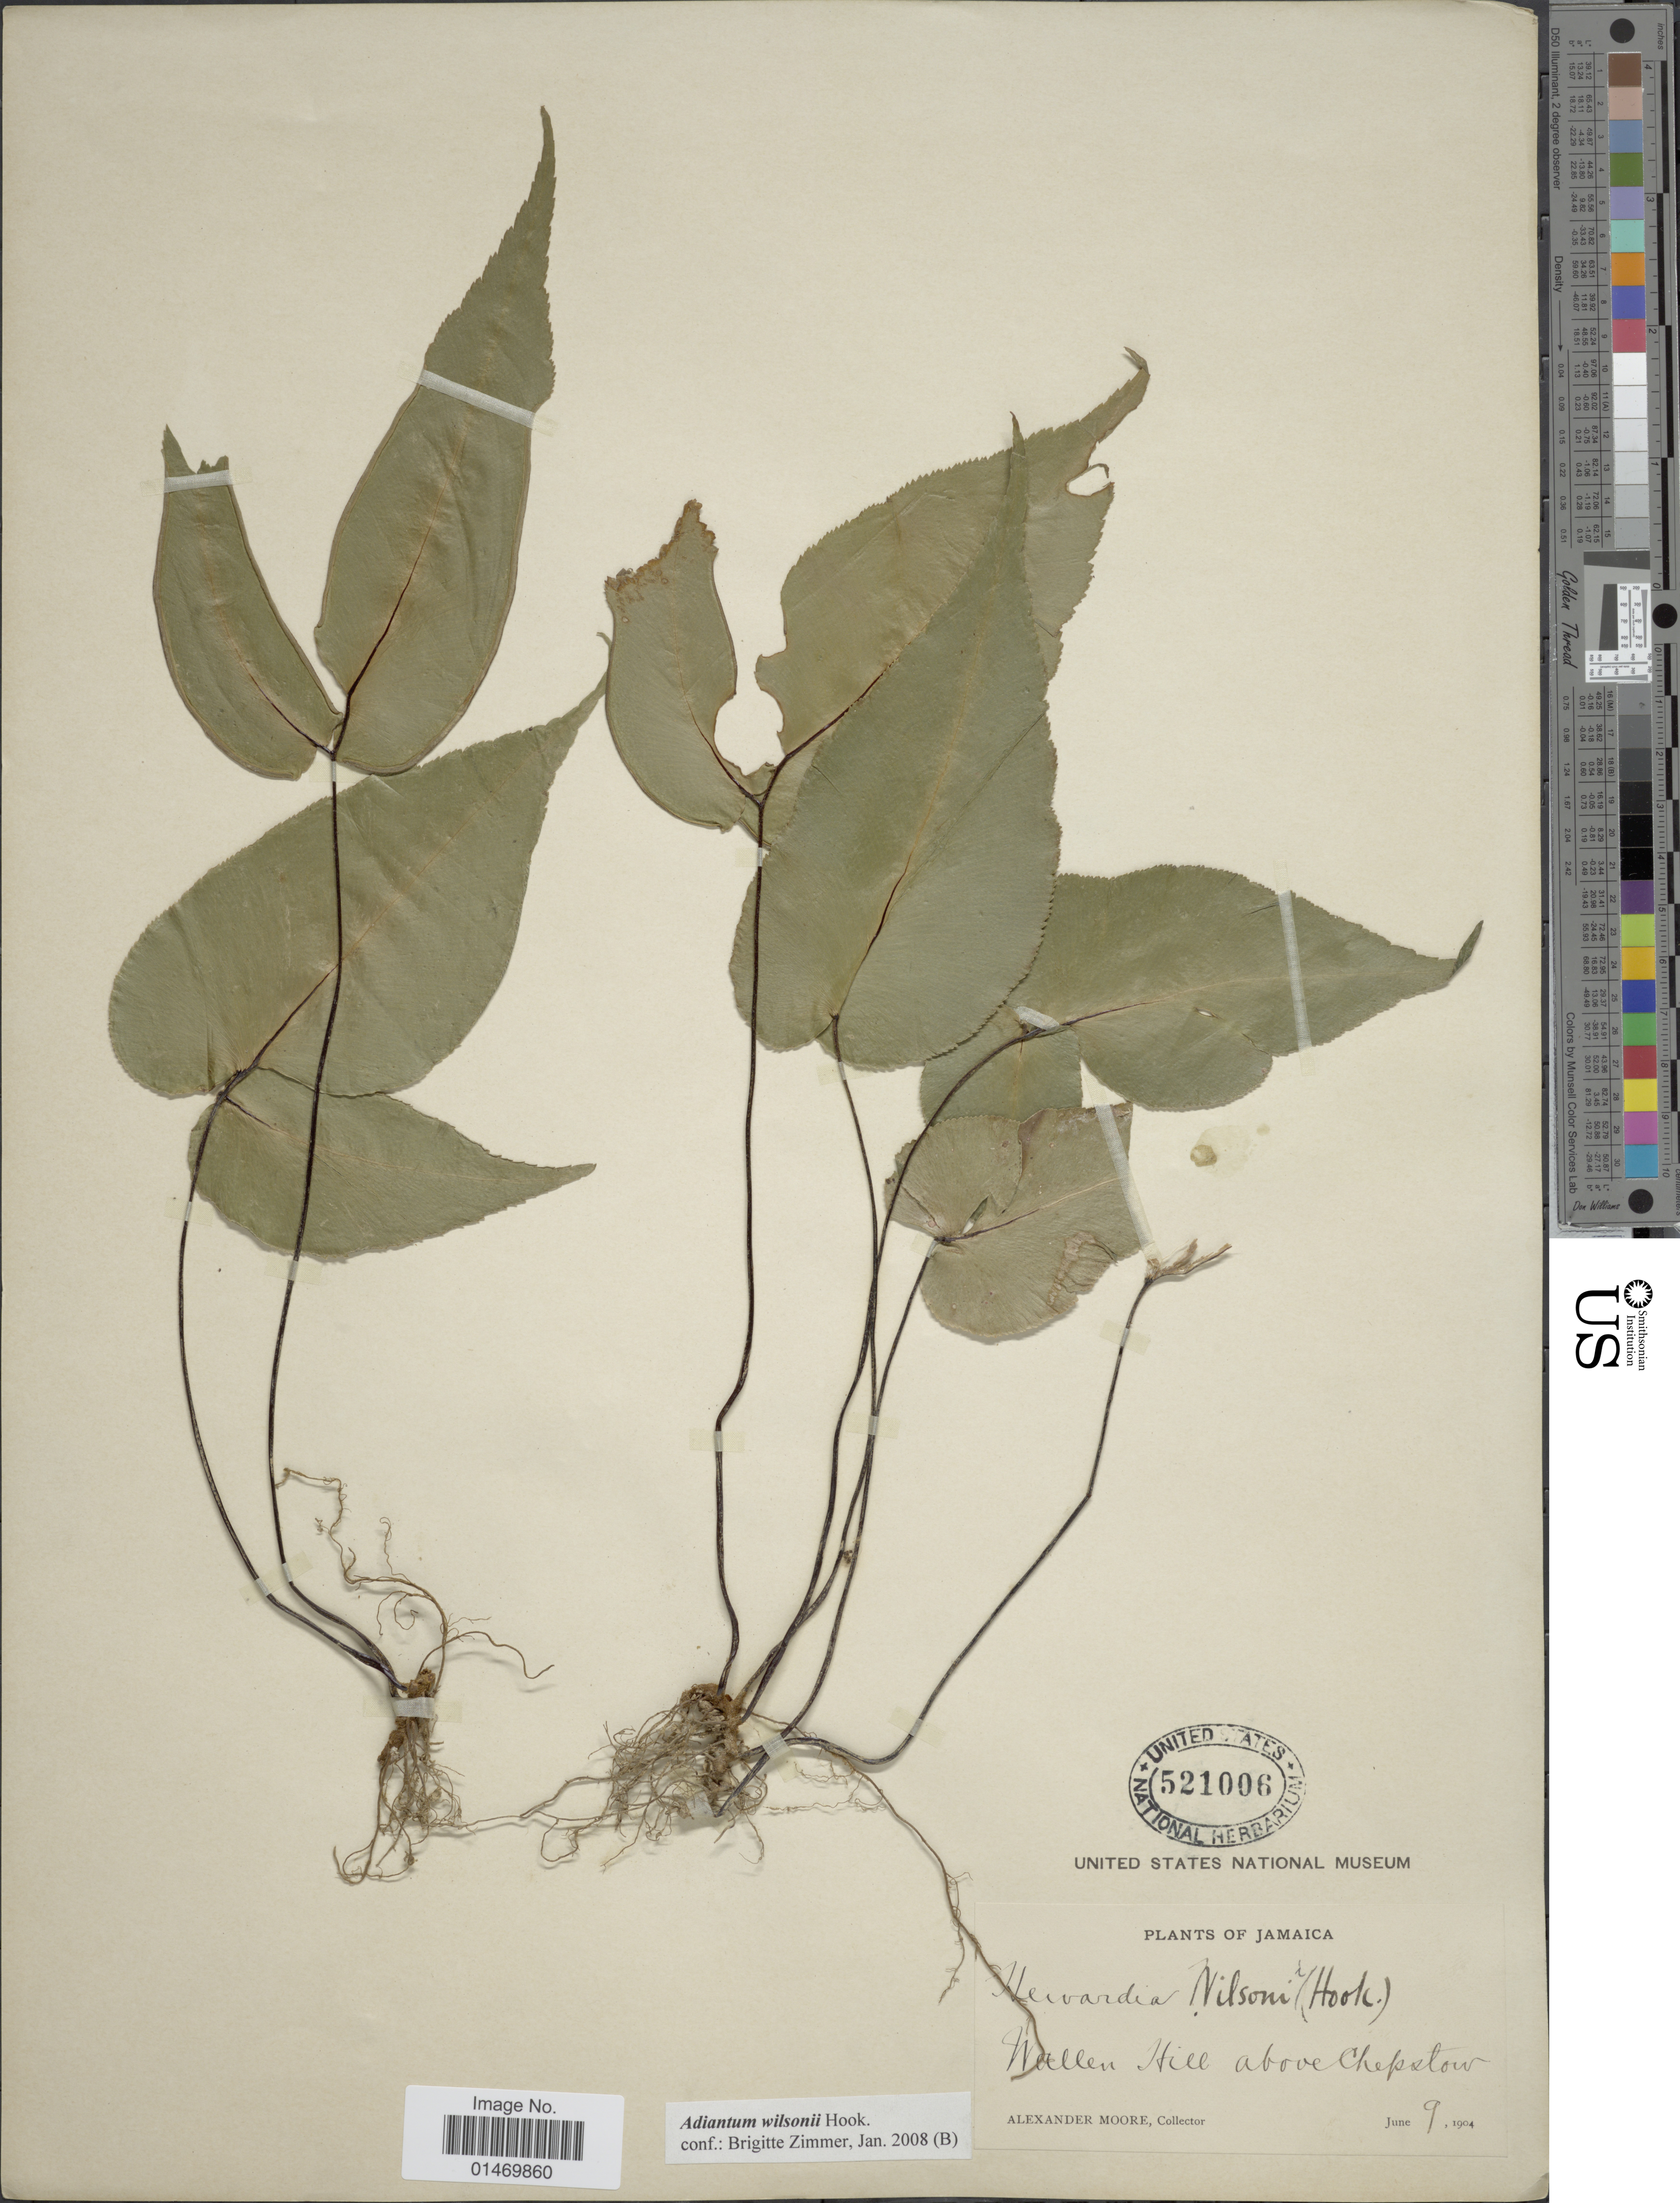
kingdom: Plantae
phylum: Tracheophyta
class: Polypodiopsida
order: Polypodiales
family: Pteridaceae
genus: Adiantum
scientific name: Adiantum wilsonii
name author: Hook.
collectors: A. Moore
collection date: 1904-06-09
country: Jamaica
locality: Jamaica, Wallen Hill above Chapelton.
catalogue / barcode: US 521006